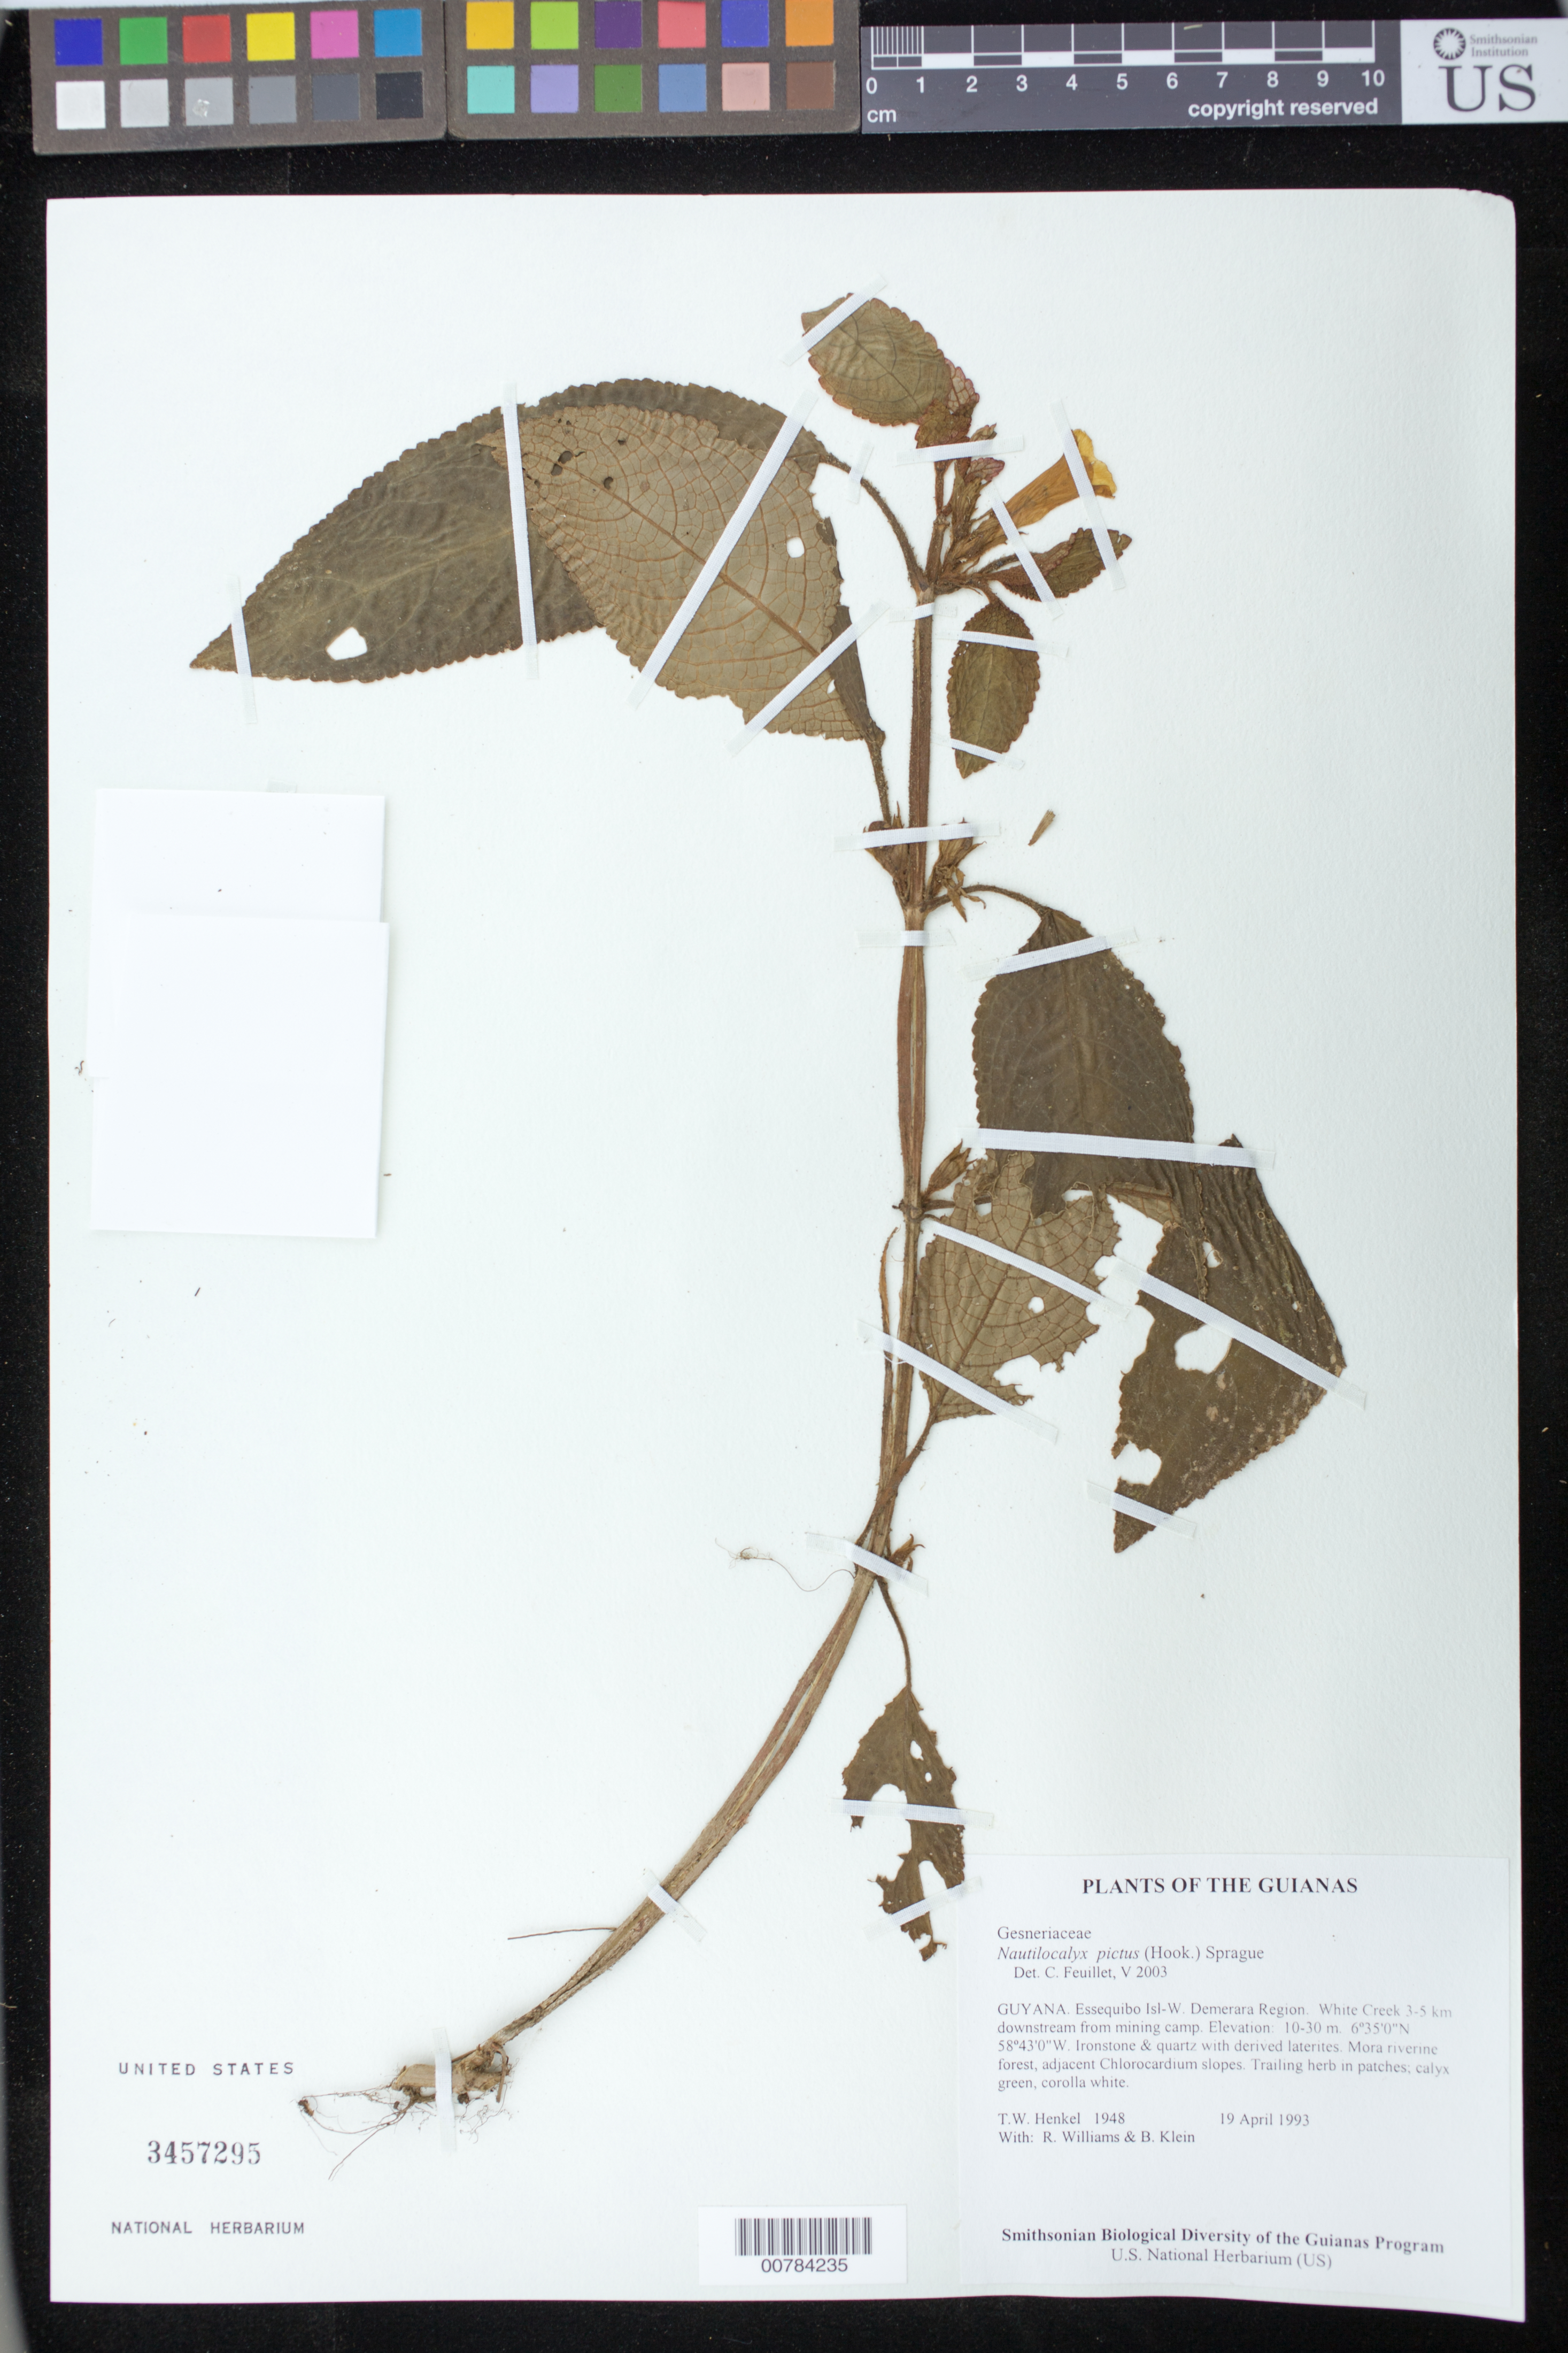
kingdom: Plantae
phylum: Tracheophyta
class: Magnoliopsida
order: Lamiales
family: Gesneriaceae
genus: Nautilocalyx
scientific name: Nautilocalyx pictus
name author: (Hook.) Sprague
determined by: Feuillet, C.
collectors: T. Henkel, R. Williams & B. Klein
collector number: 1948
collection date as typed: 19 April 1993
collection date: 1993-04-19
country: Guyana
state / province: Essequibo Isl-W. Demerara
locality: White Creek 3-5 km downstream from mining camp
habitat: Ironstone & quartz with derived laterites. Mora riverine forest, adjacent Chlorocardium slopes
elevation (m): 10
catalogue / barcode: US 3457295